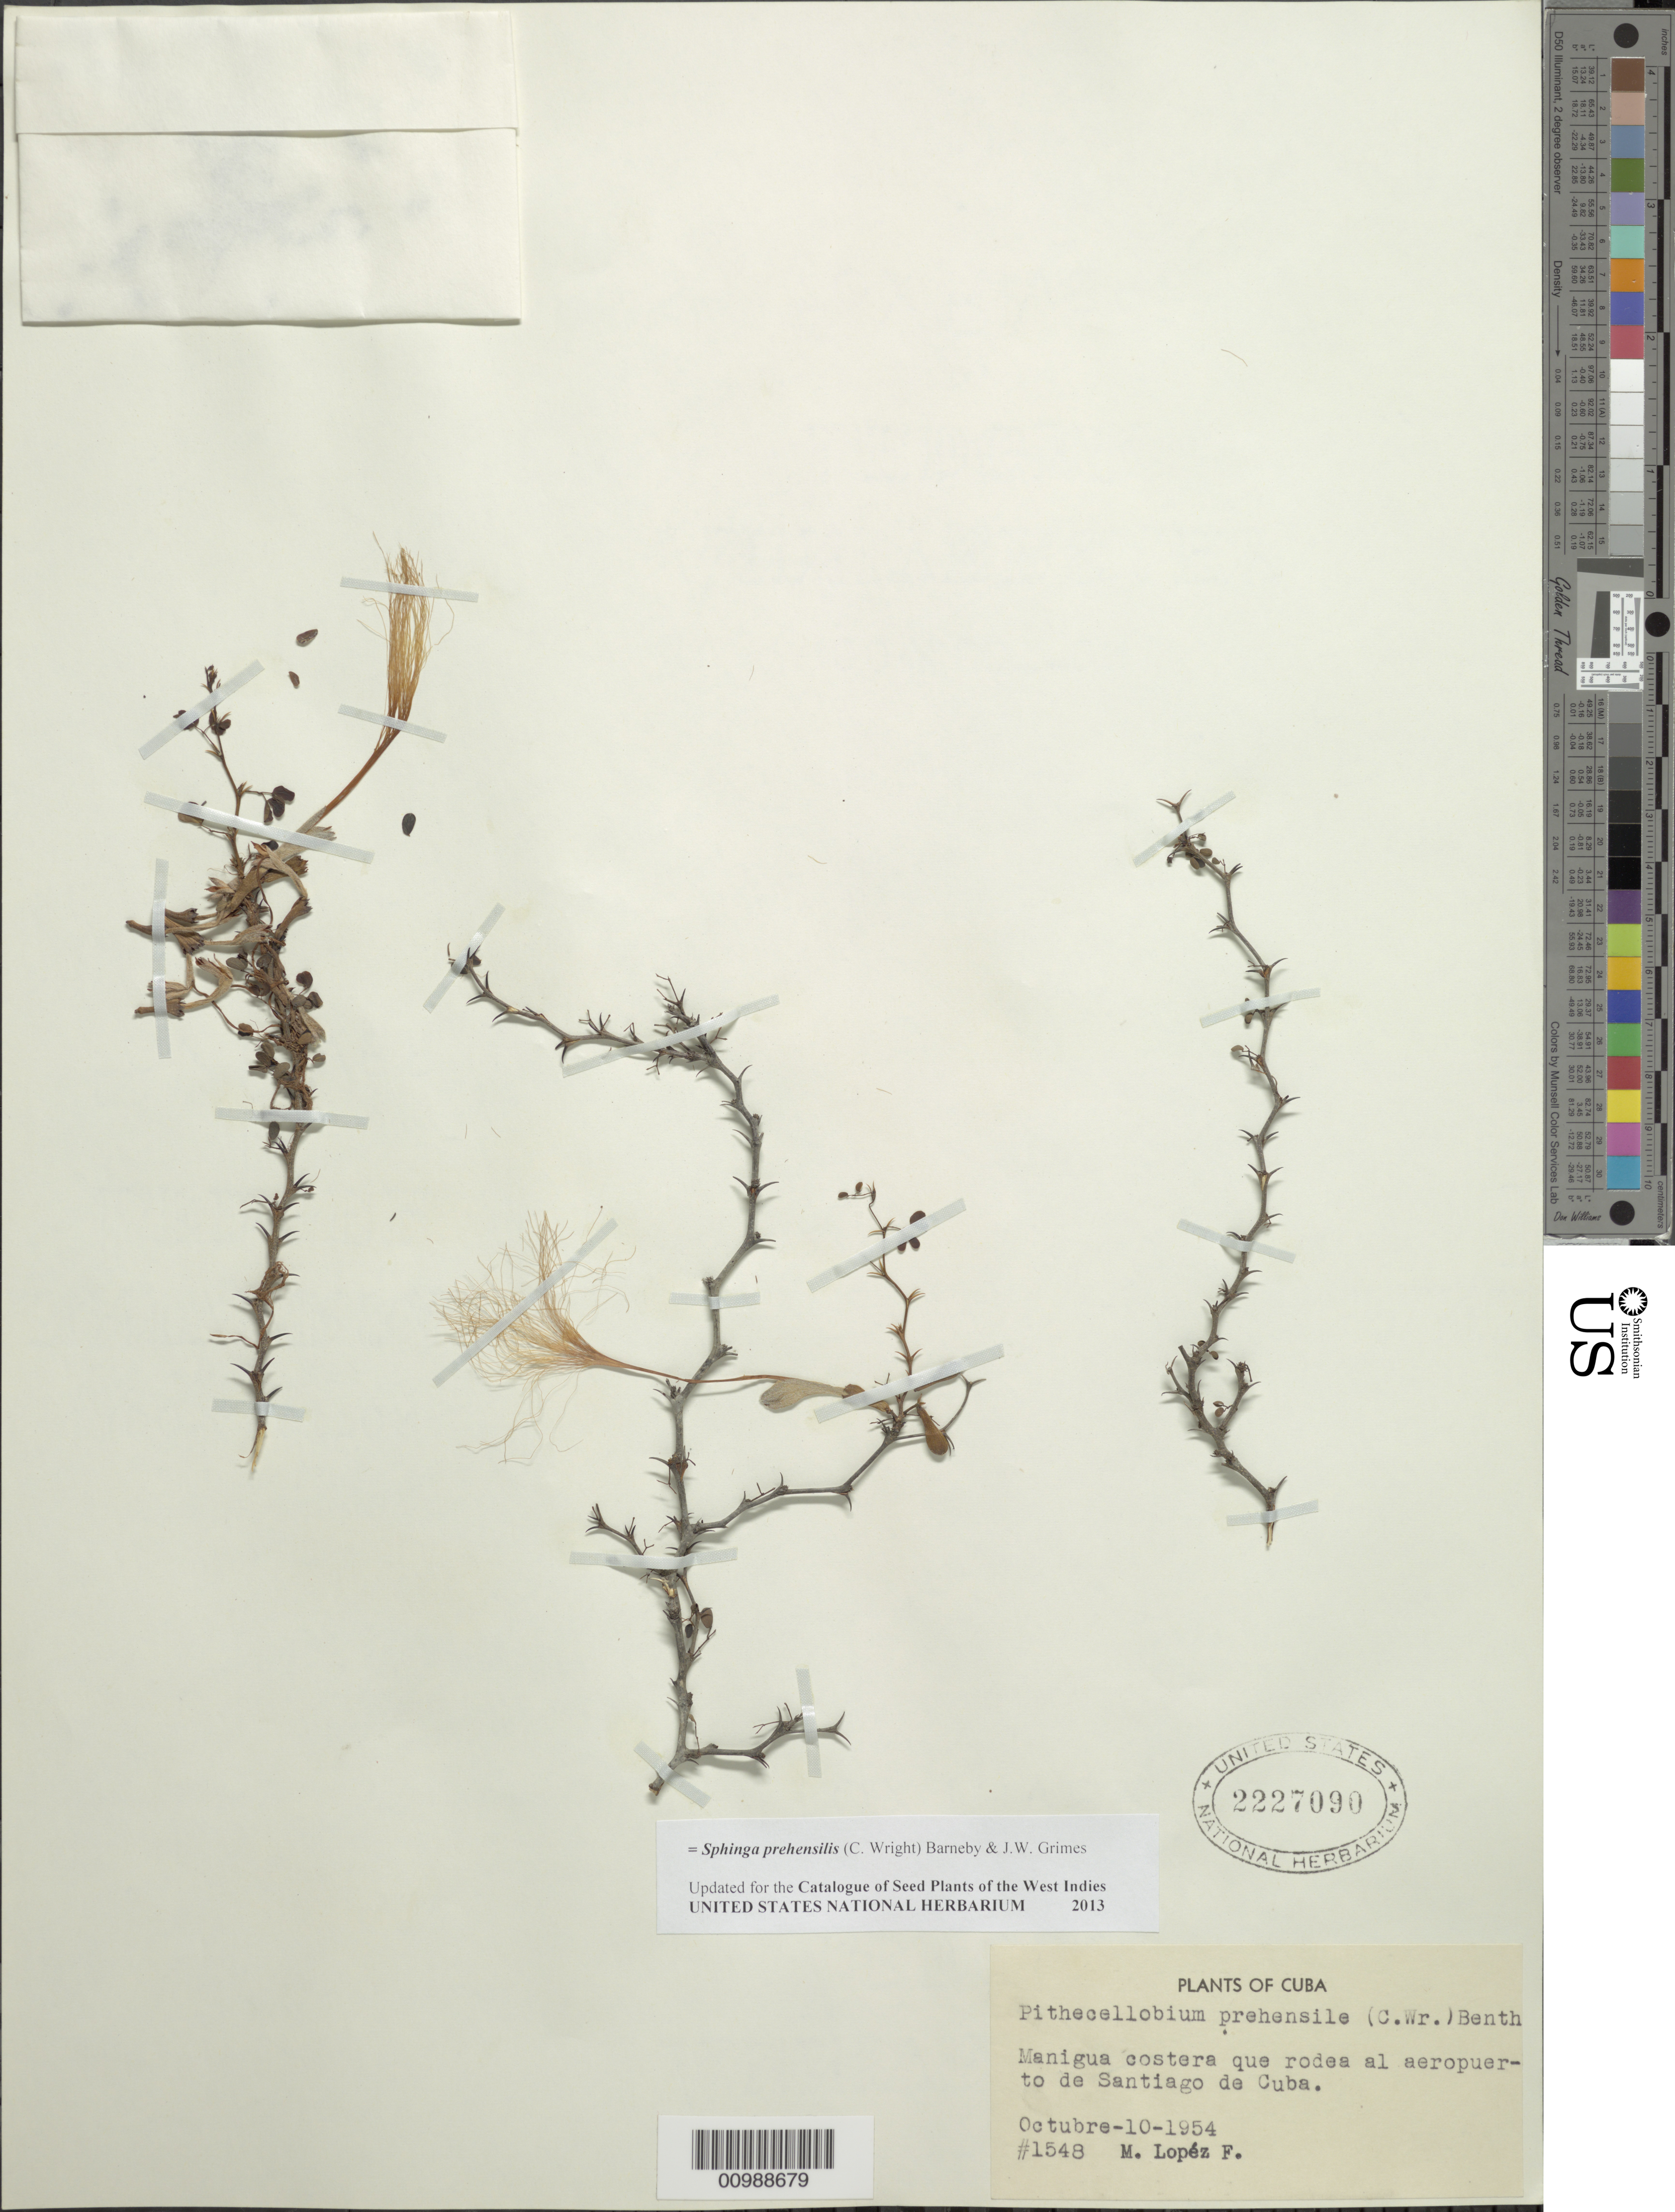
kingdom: Plantae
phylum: Tracheophyta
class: Magnoliopsida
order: Fabales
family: Fabaceae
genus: Sphinga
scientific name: Sphinga prehensilis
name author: (C. Wright) Barneby & J.W. Grimes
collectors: M. López Figueiras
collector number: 1548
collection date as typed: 10 Oct 1954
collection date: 1954-10-10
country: Cuba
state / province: Santiago de Cuba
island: Cuba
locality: Manigua coast that surrounds the airport in Santiago de Cuba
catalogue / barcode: US 2227090